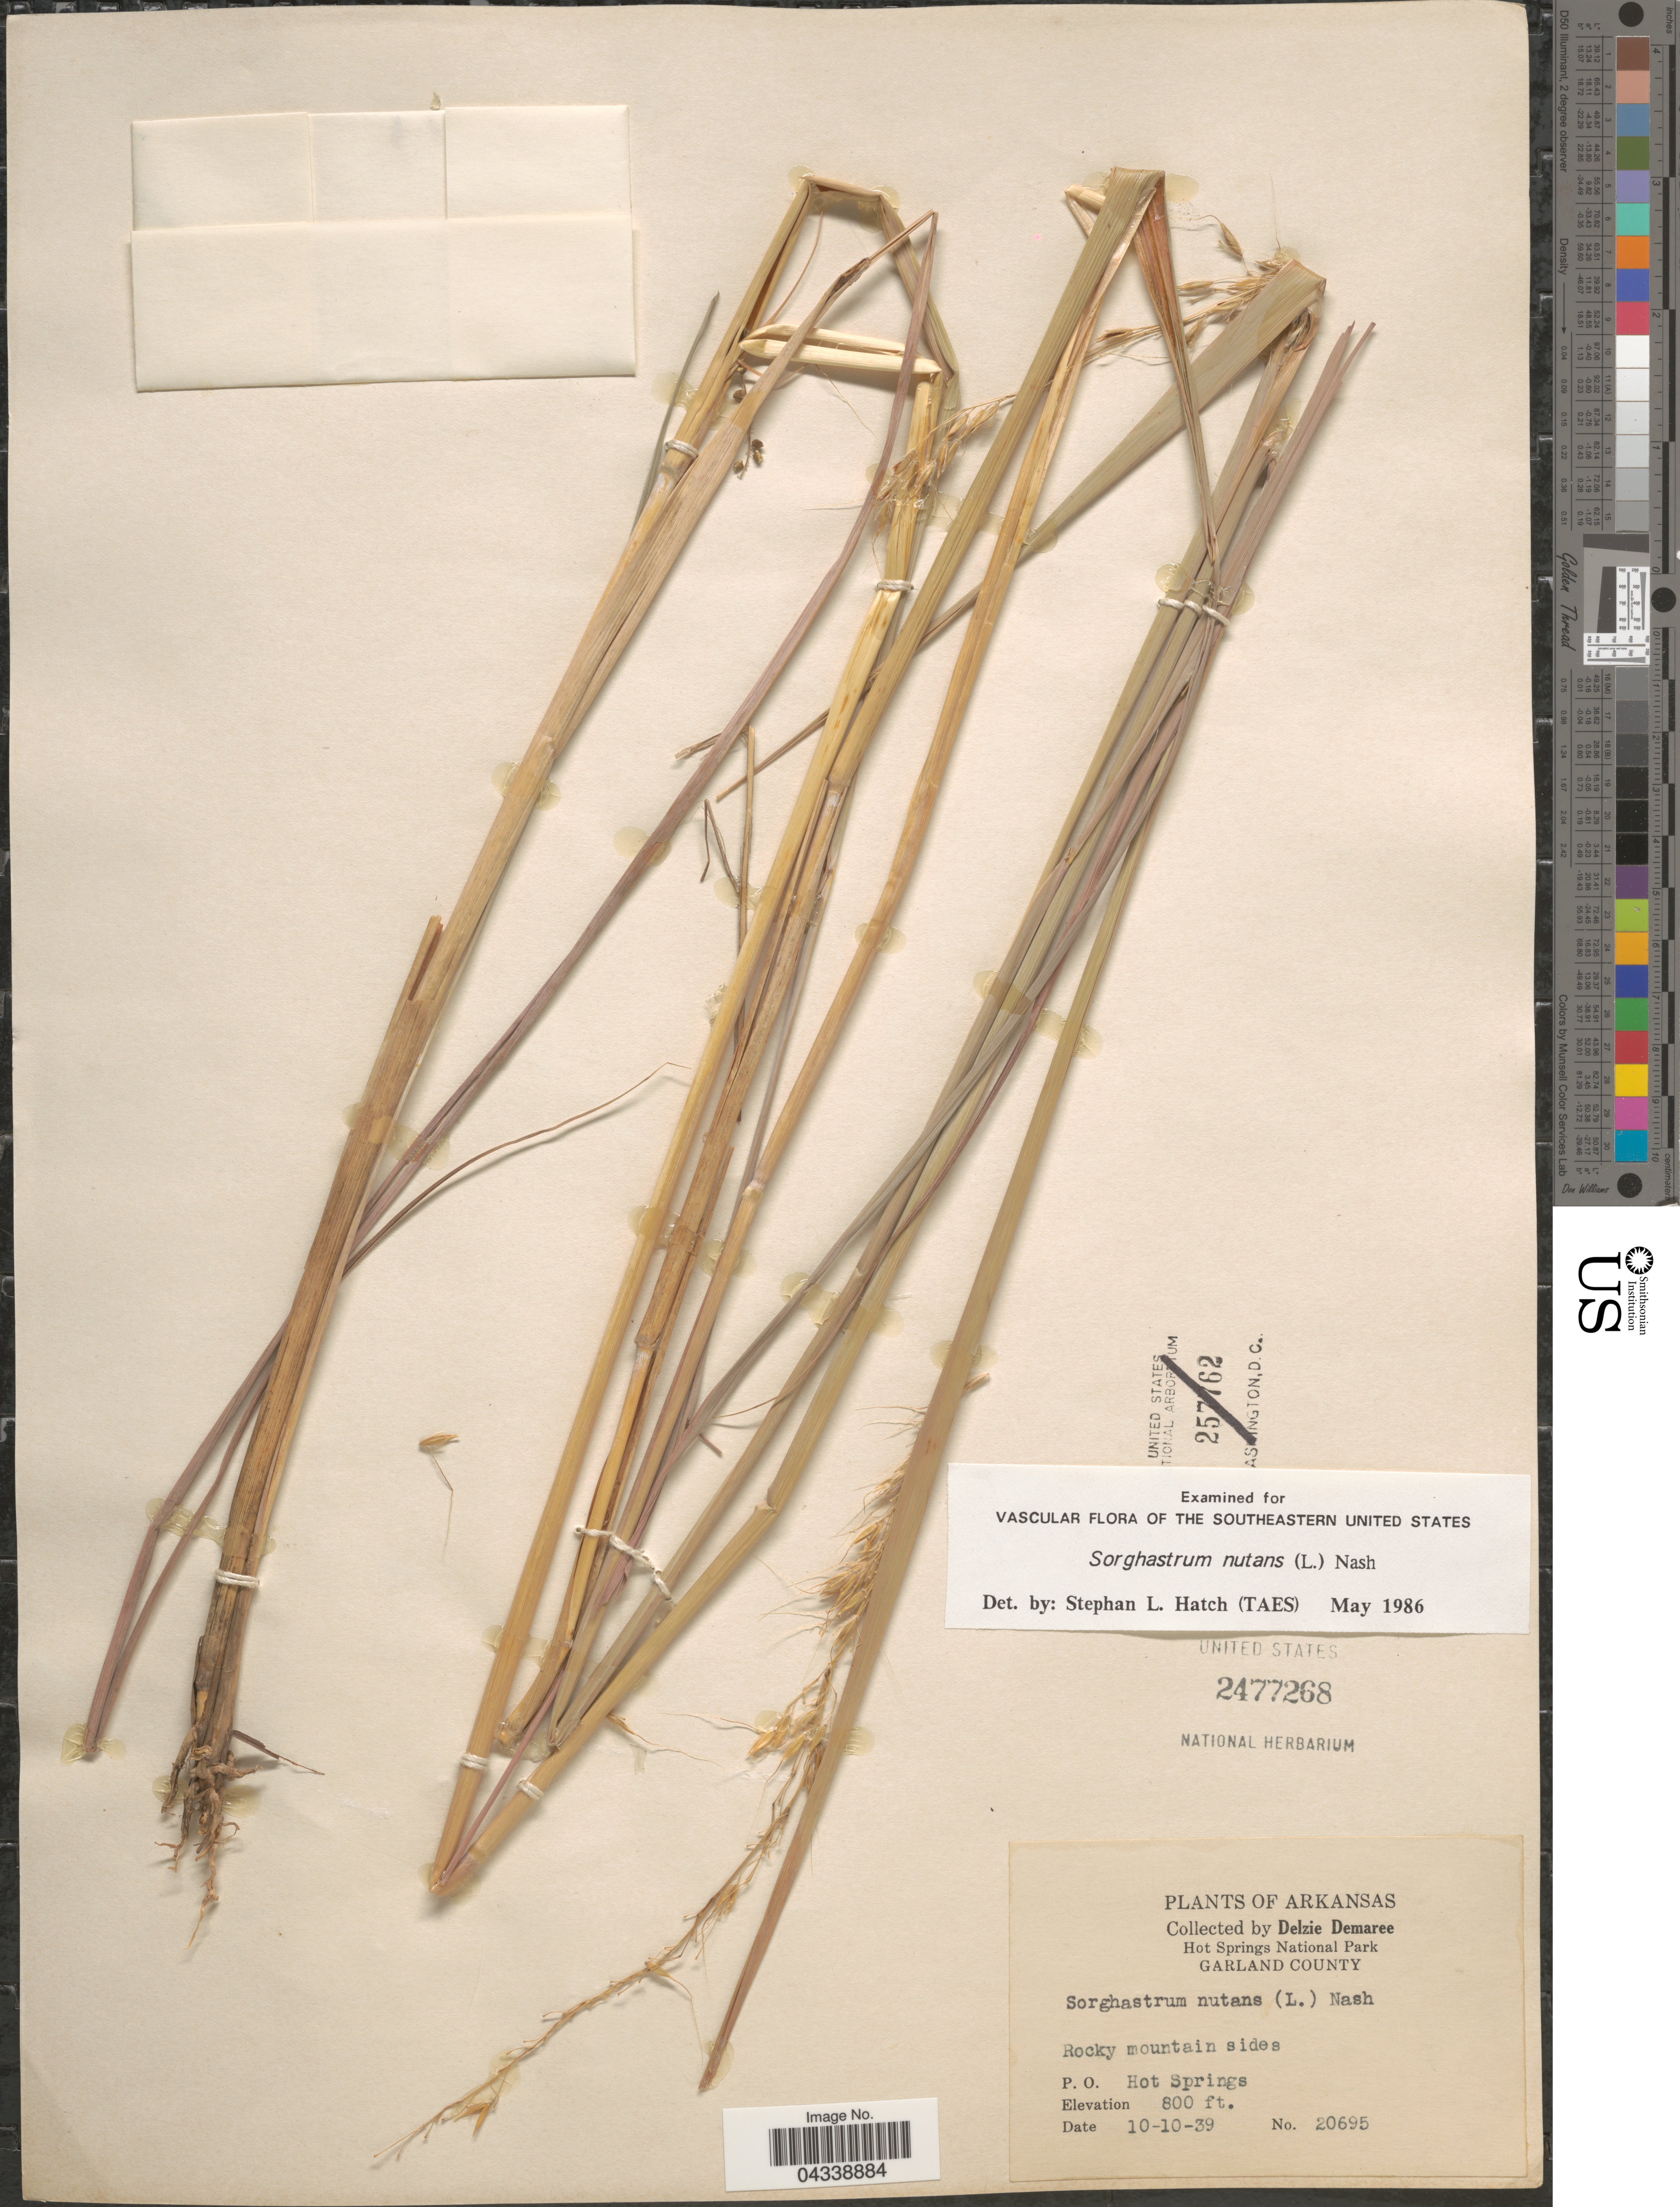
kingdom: Plantae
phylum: Tracheophyta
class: Liliopsida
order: Poales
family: Poaceae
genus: Sorghastrum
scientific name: Sorghastrum nutans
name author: (L.) Nash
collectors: D. Demaree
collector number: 20695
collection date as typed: Transcribed d/m/y: 10/10/39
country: United States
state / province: Arkansas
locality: Hot Springs National Park. Garland County. P. O. Hot Springs.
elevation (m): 244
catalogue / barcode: US 2477268